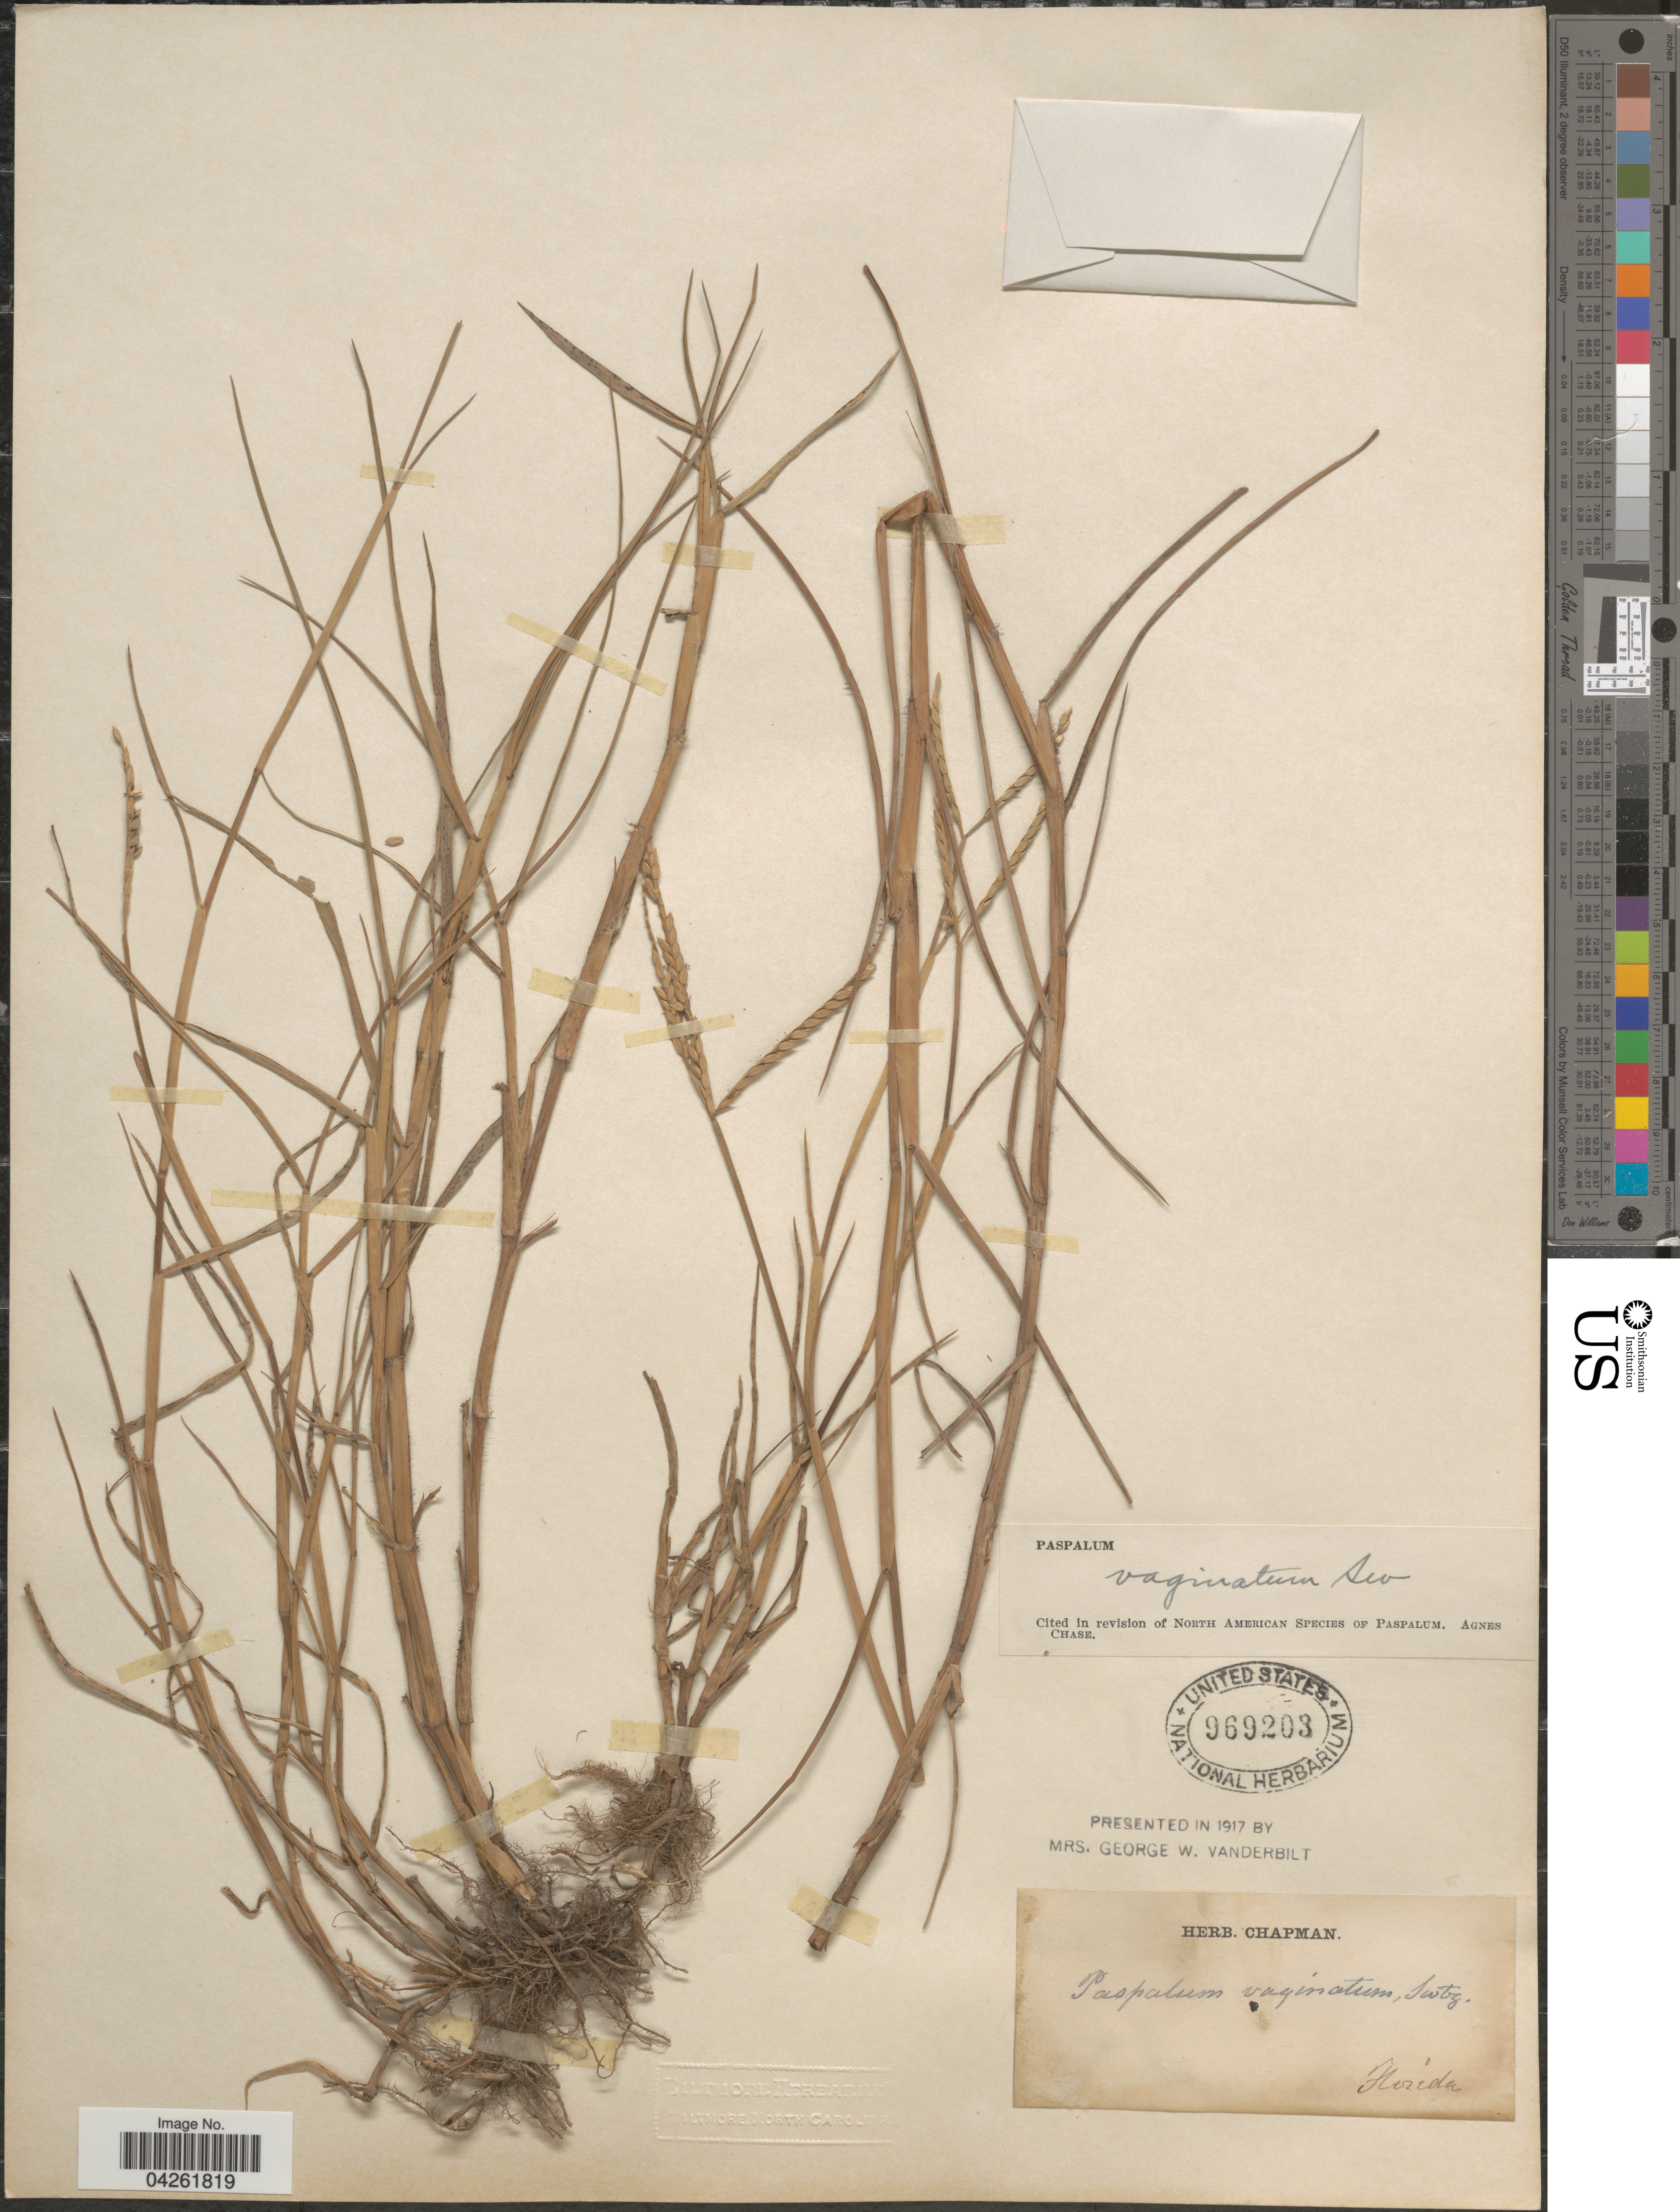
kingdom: Plantae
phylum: Tracheophyta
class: Liliopsida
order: Poales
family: Poaceae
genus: Paspalum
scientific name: Paspalum distichum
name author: L.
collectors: ex herb. Chapman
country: United States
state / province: Florida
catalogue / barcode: US 969203